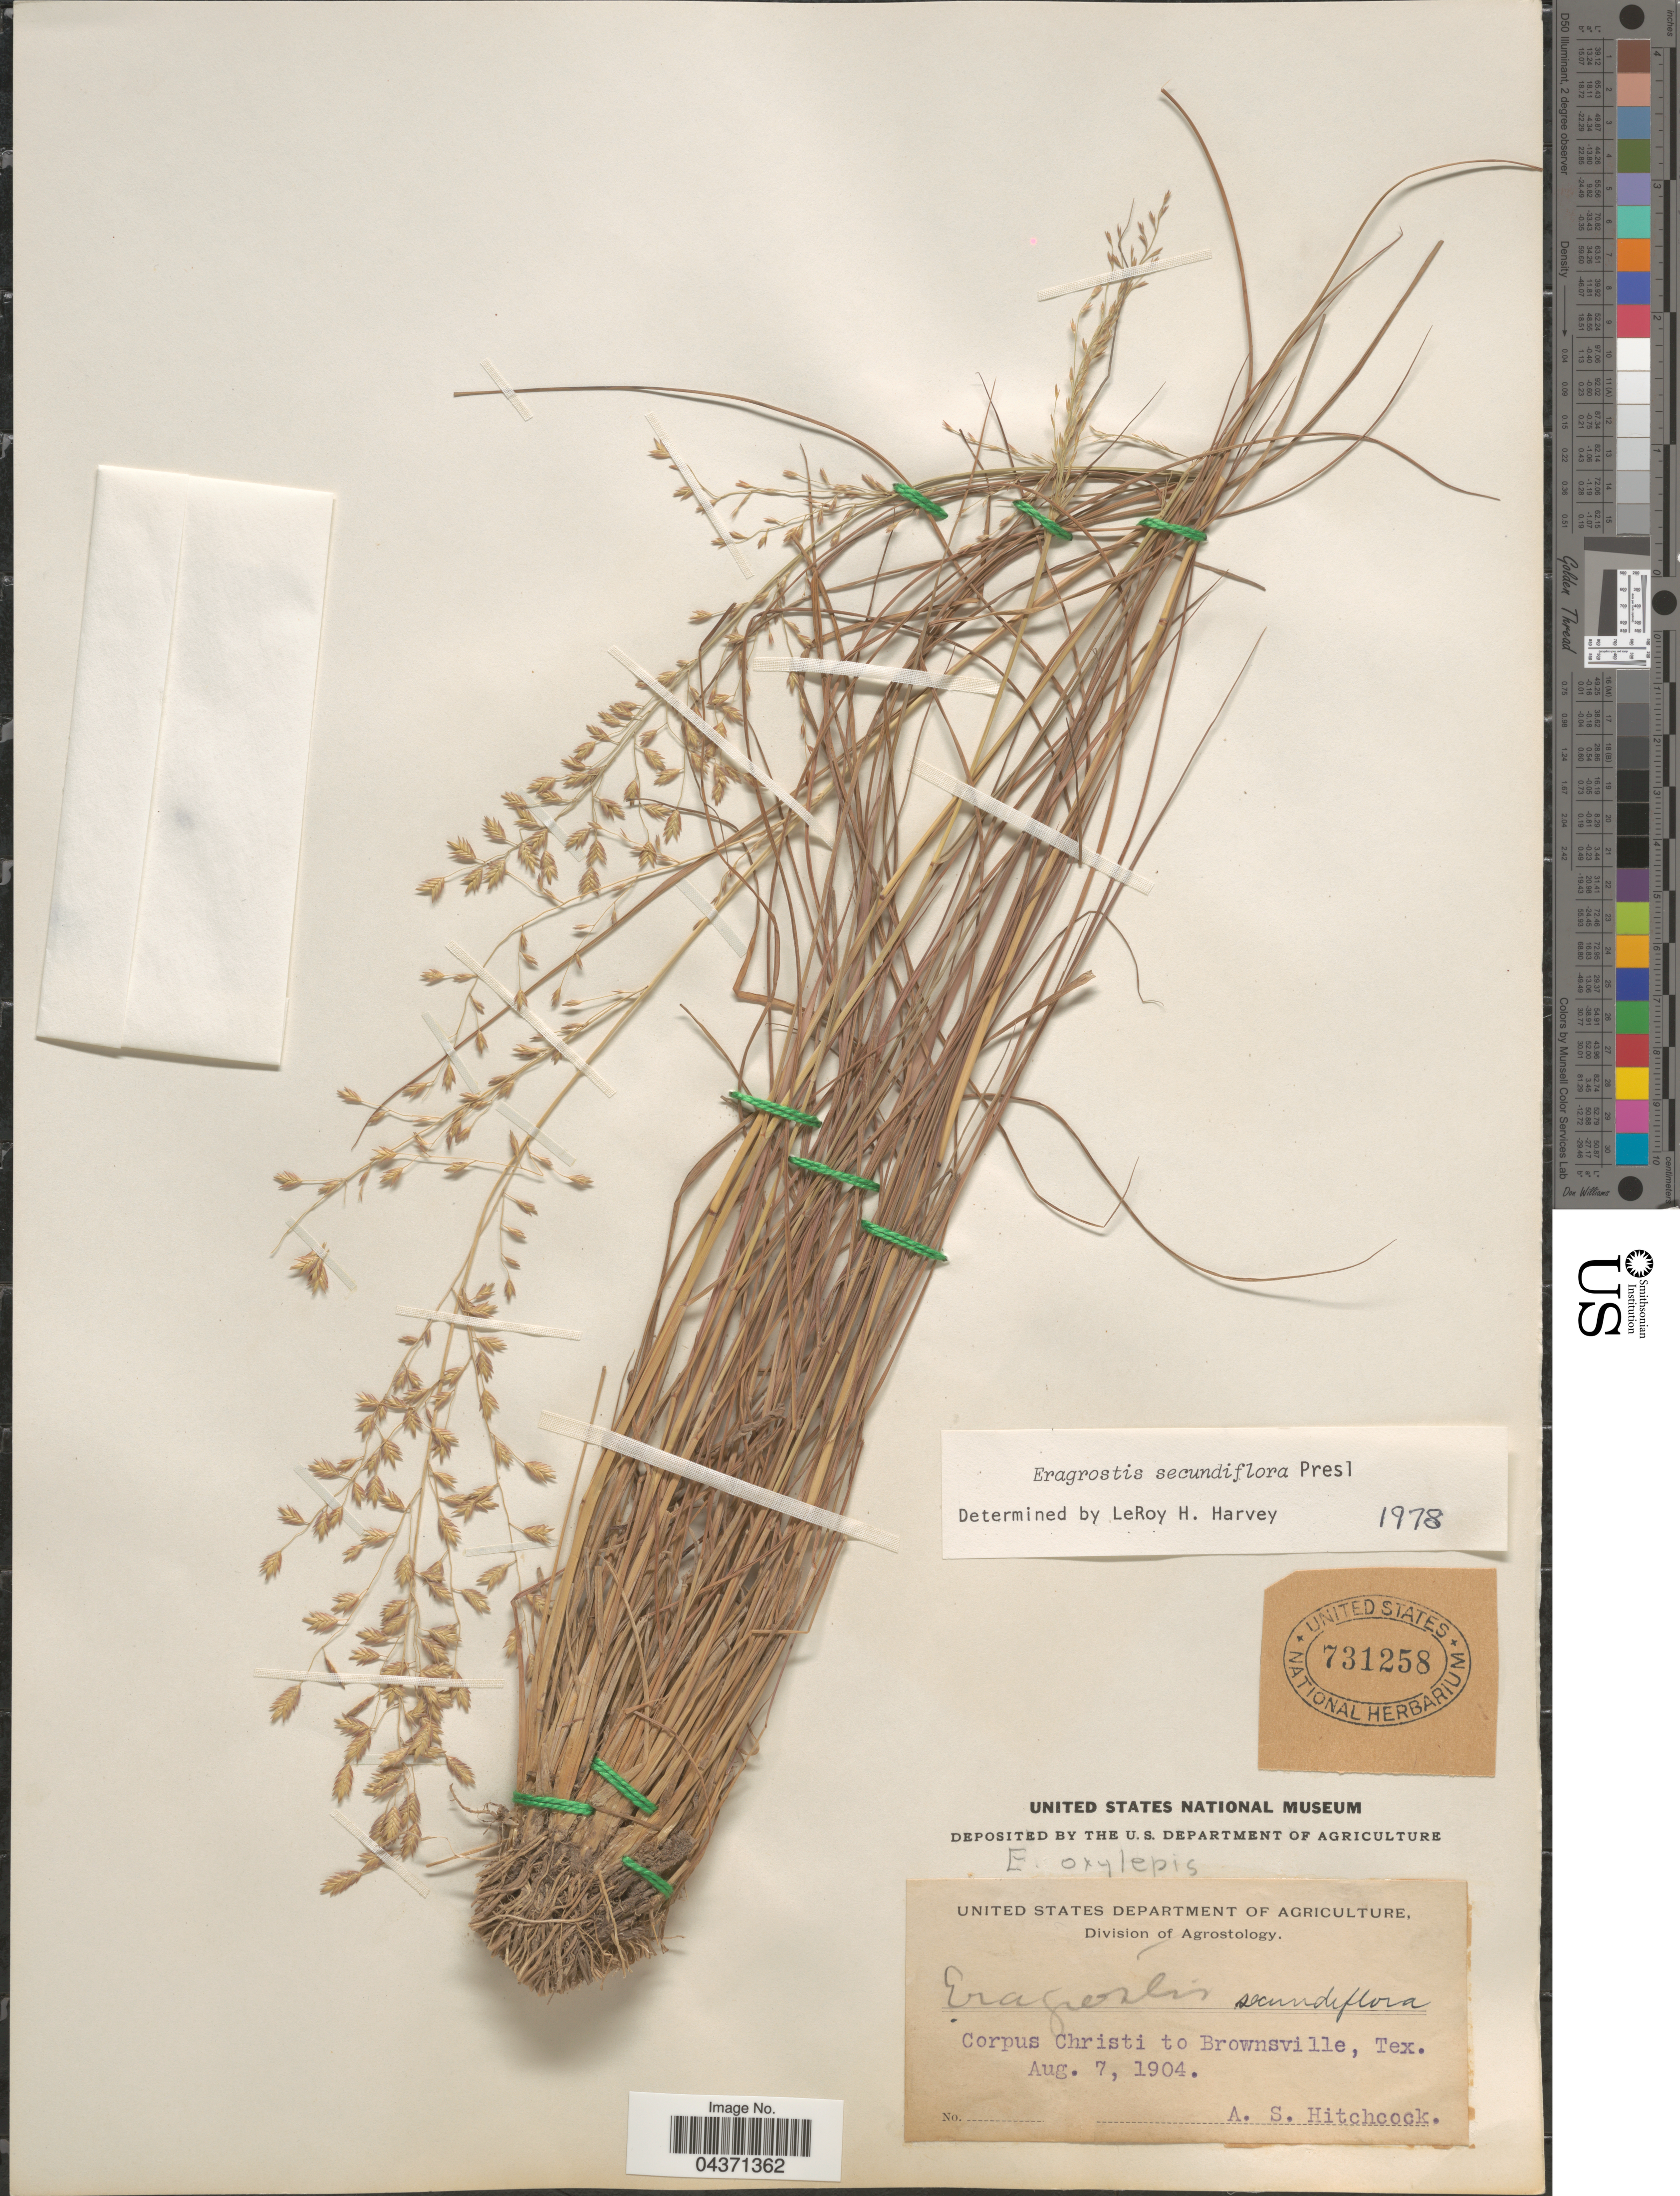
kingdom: Plantae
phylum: Tracheophyta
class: Liliopsida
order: Poales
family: Poaceae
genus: Eragrostis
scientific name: Eragrostis secundiflora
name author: J. Presl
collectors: A. S. Hitchcock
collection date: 1904-08-07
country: United States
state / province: Texas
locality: Corpus Christi to Brownsville.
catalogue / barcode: US 731258